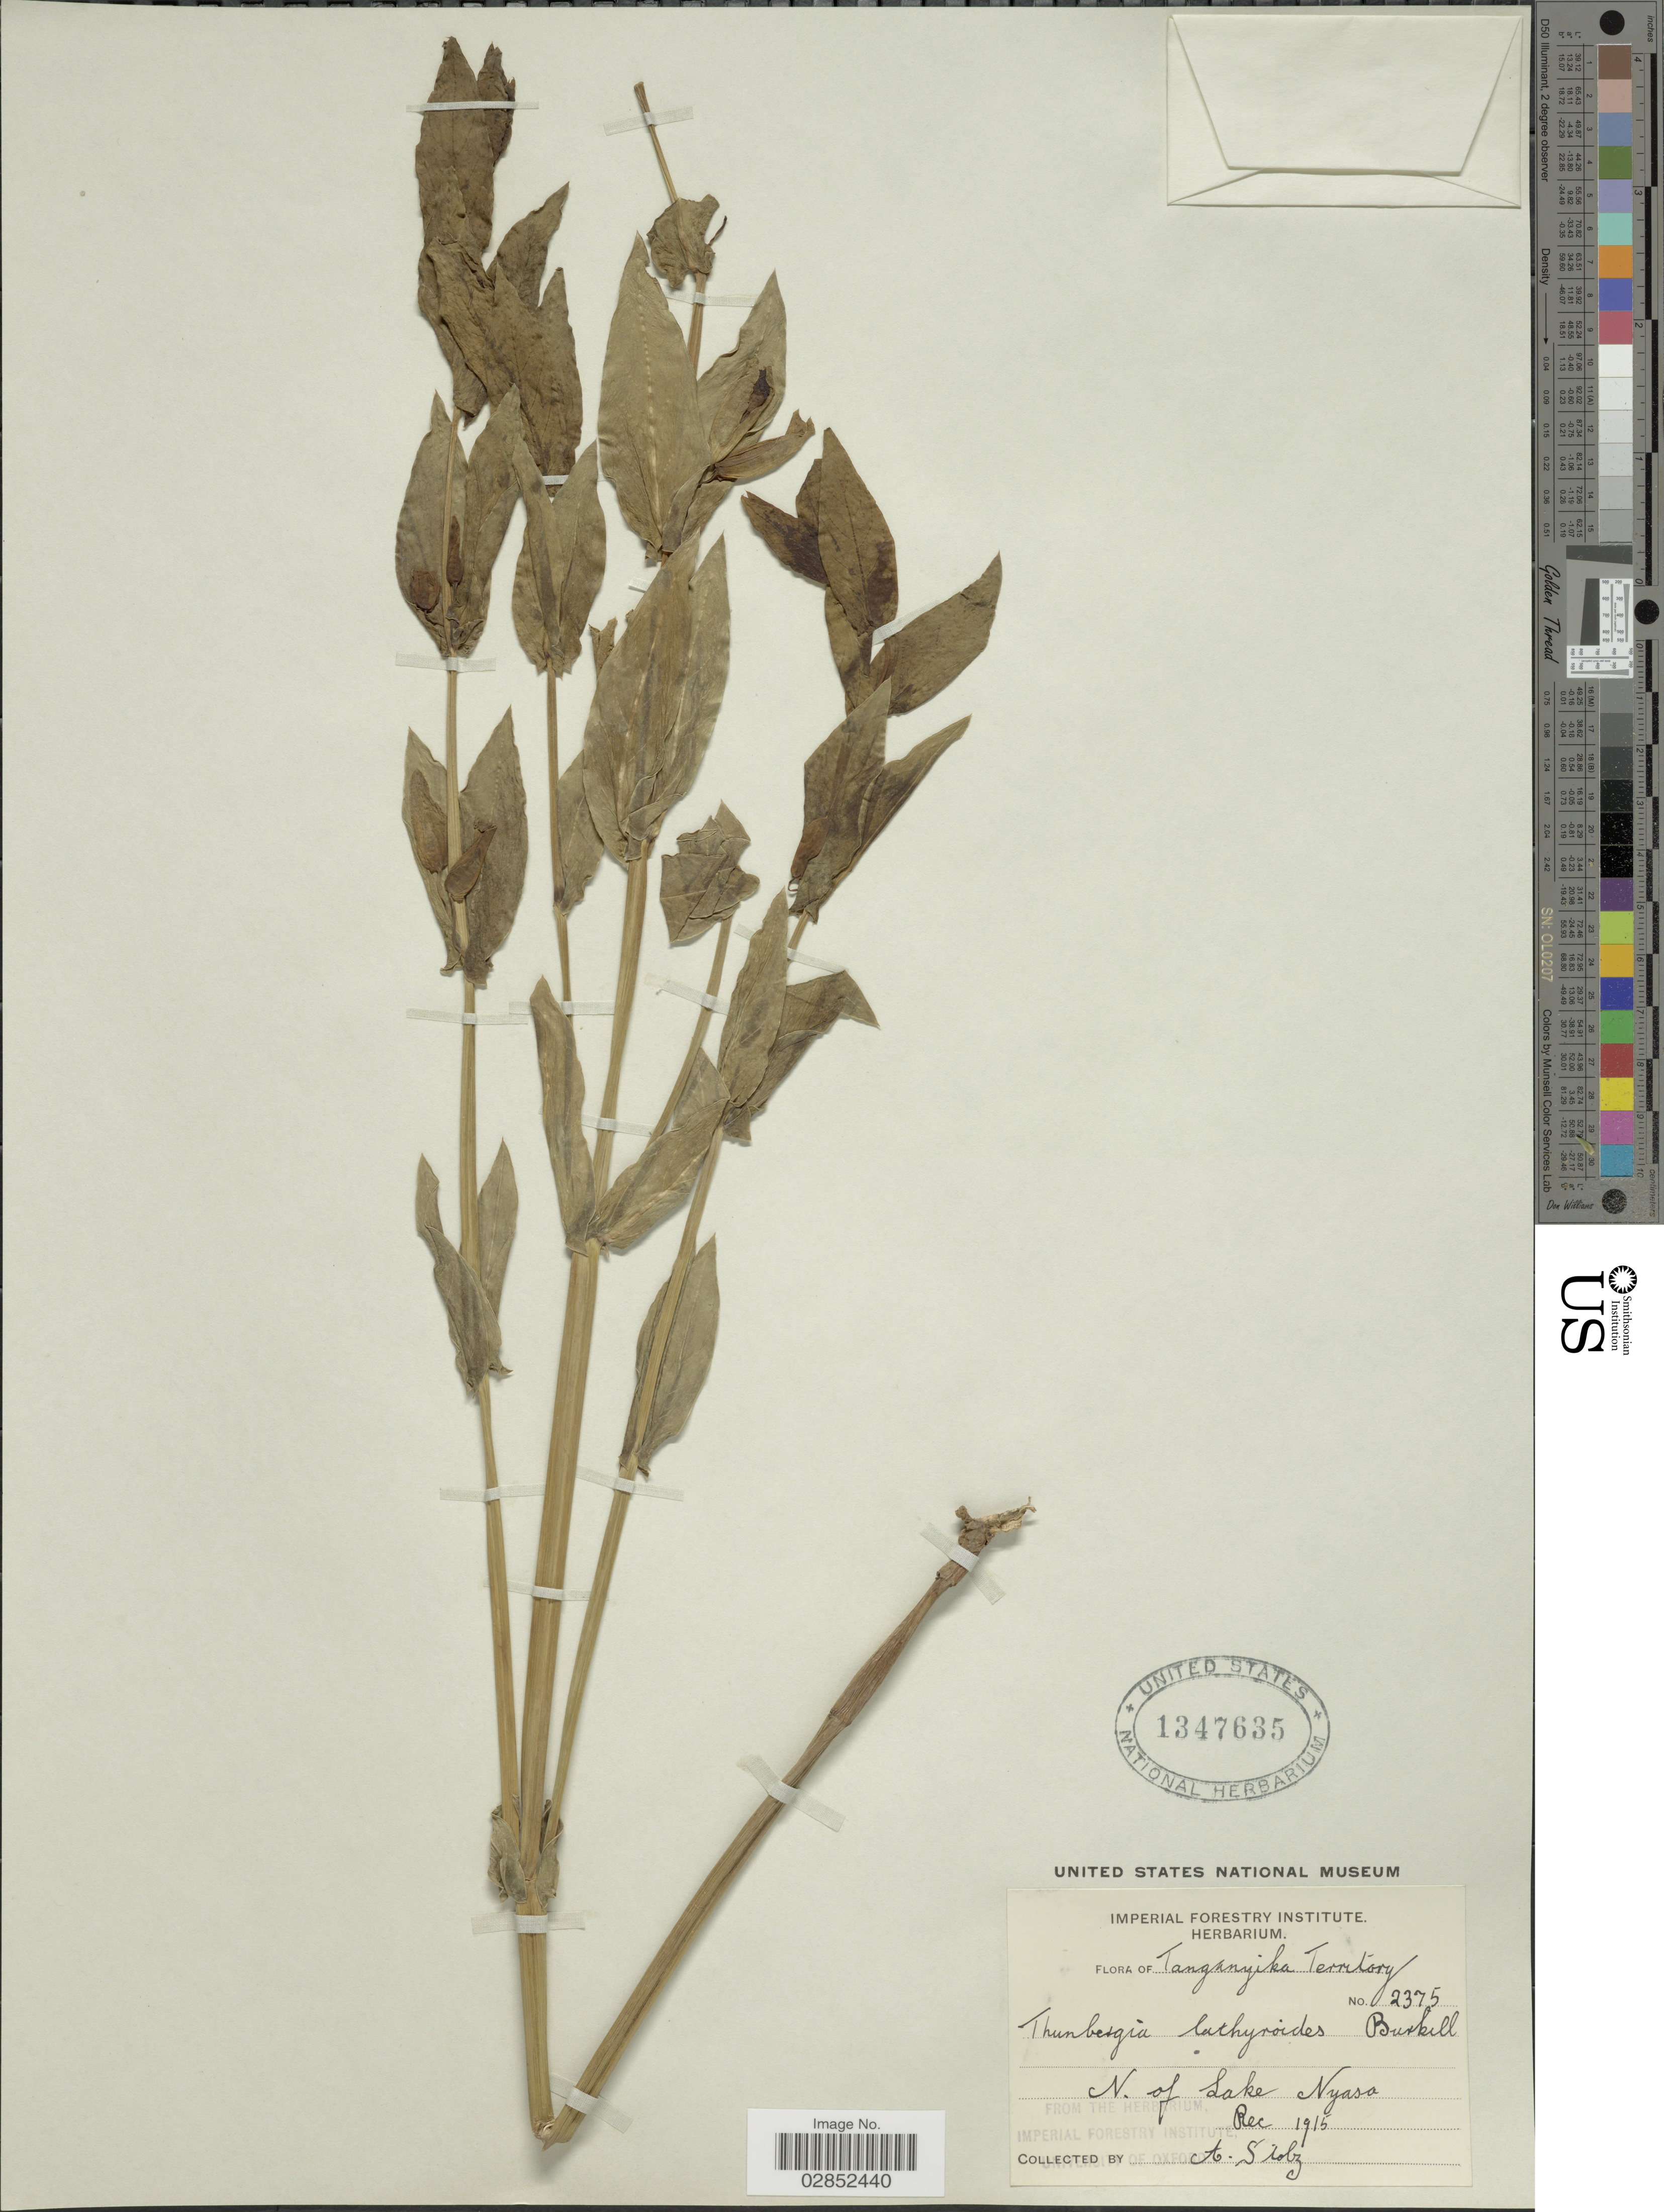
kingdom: Plantae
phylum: Tracheophyta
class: Magnoliopsida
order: Lamiales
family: Acanthaceae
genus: Thunbergia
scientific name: Thunbergia lathyroides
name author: Burkill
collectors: A. Stolz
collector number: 2375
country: Tanzania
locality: N. of Lake Nyasa. Tanganyika Territory.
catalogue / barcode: US 1347635